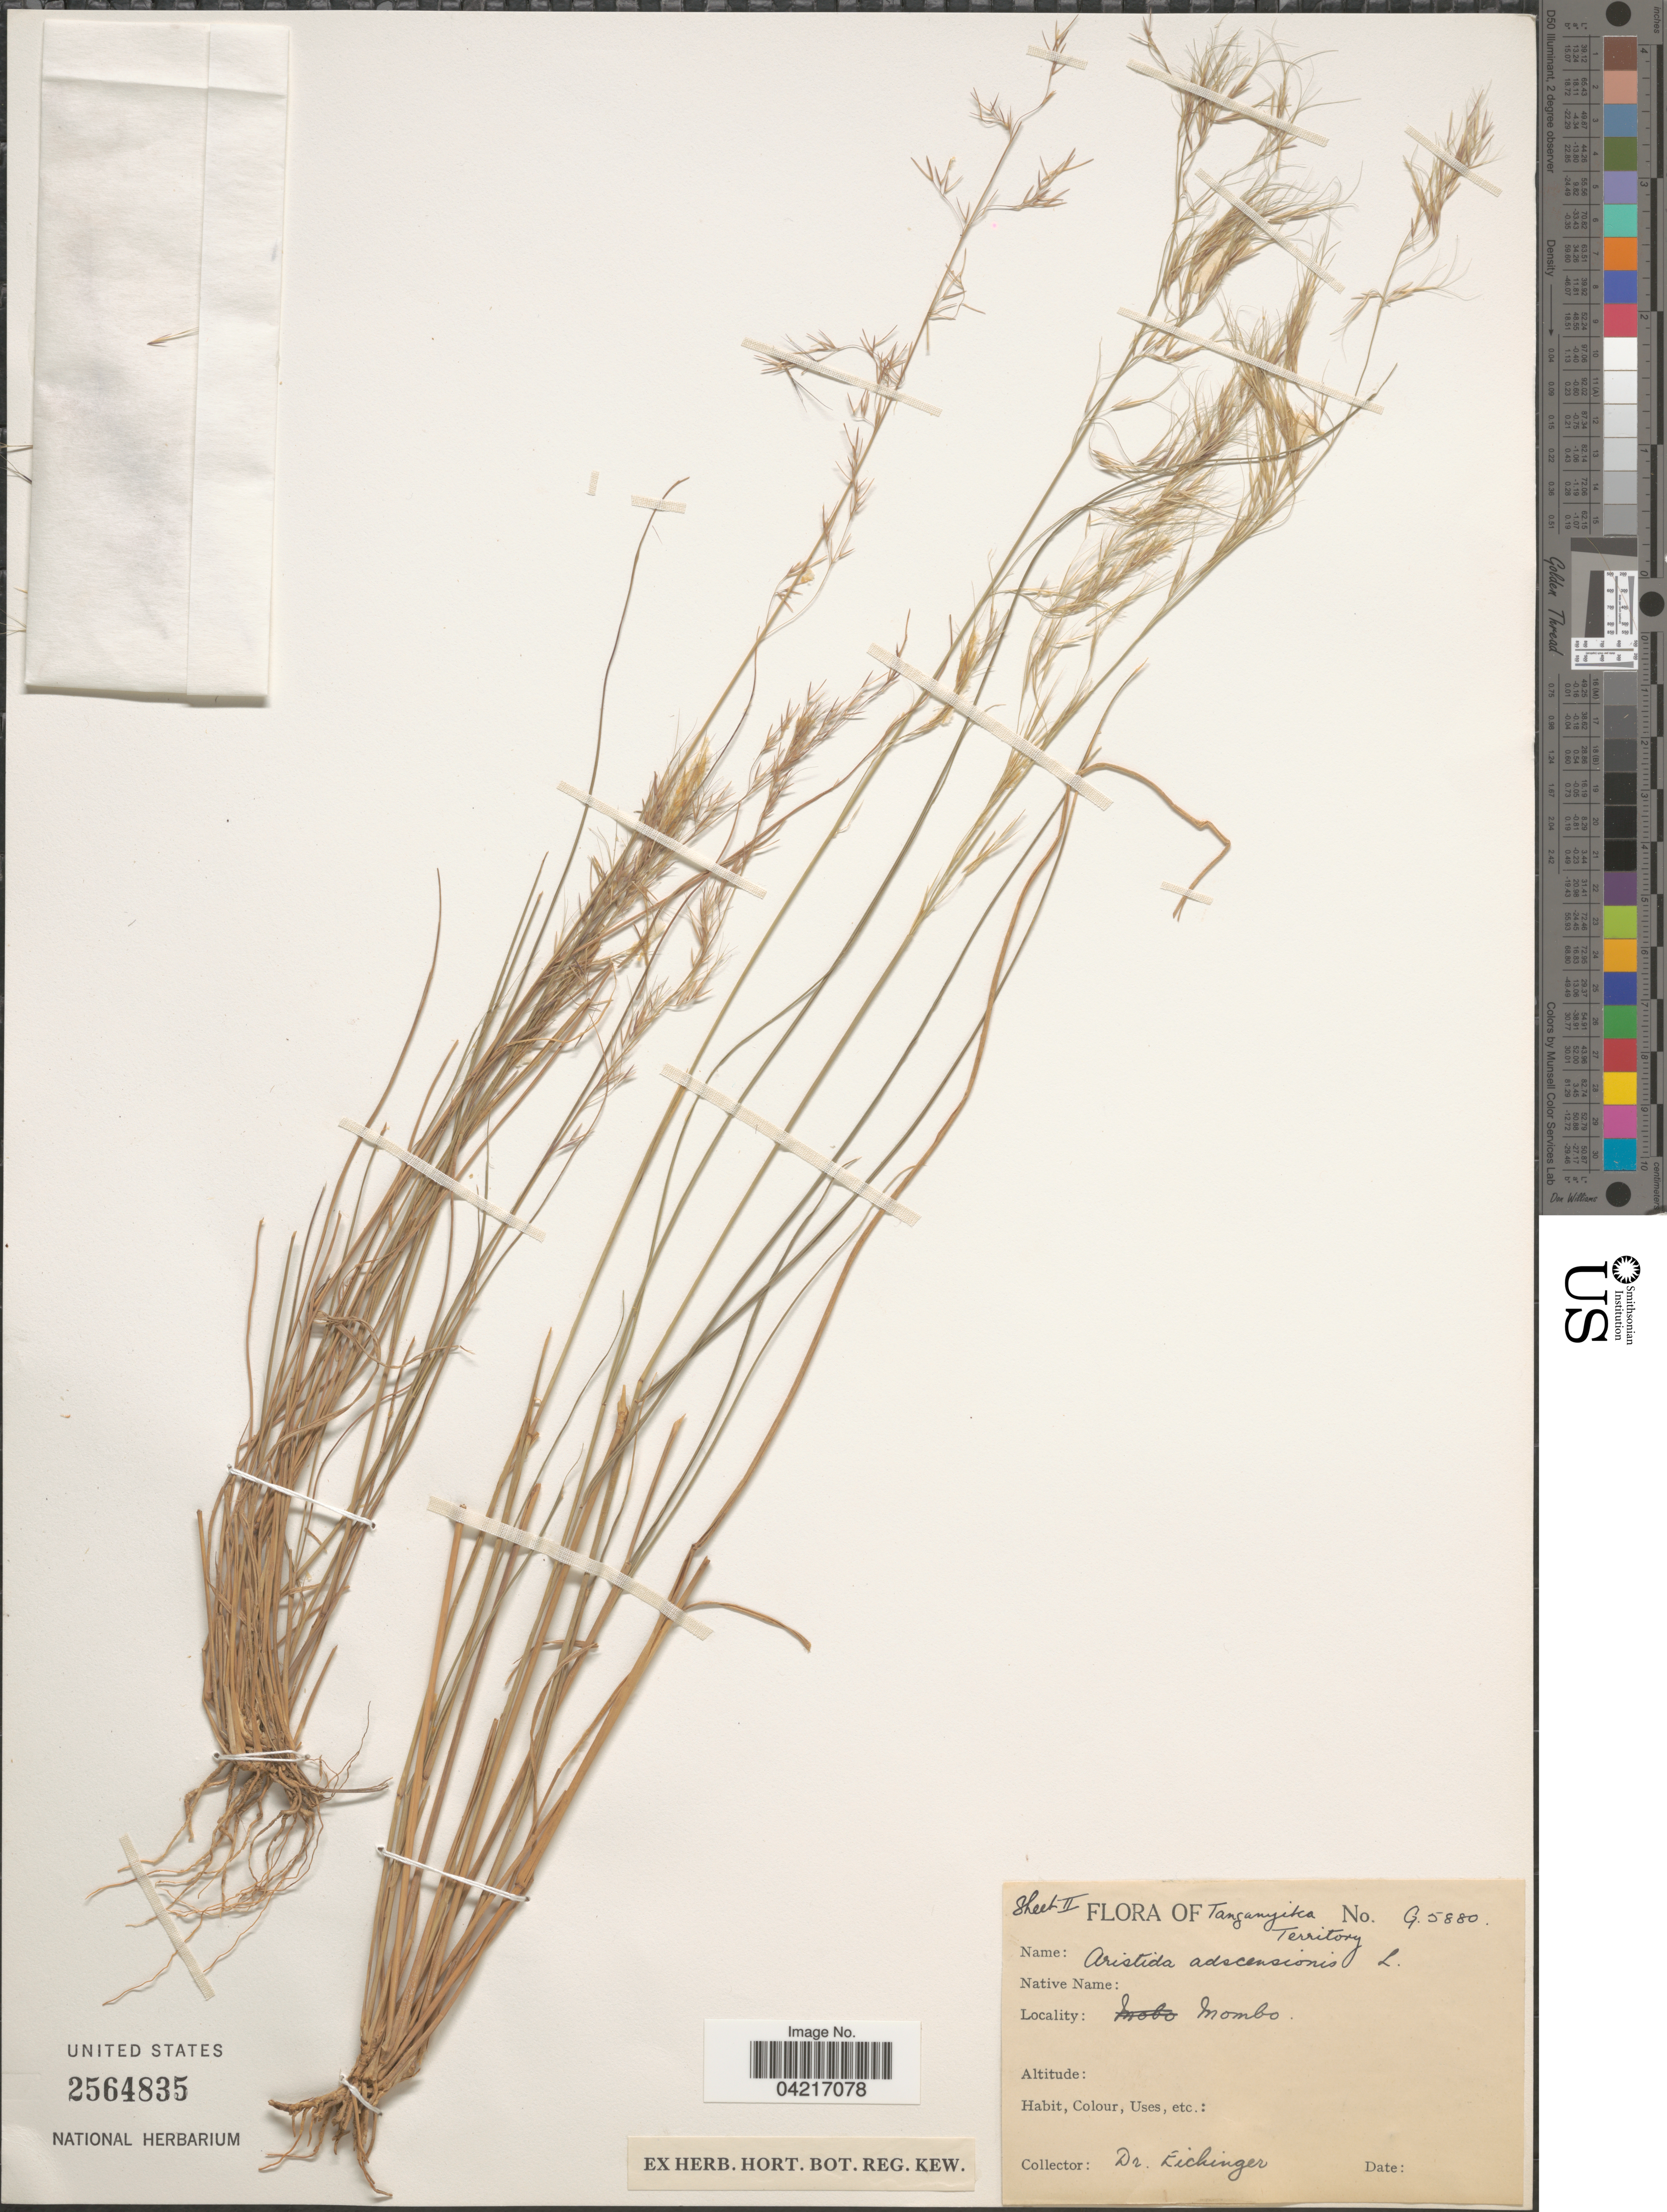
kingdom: Plantae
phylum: Tracheophyta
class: Liliopsida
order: Poales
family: Poaceae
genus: Aristida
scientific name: Aristida adscensionis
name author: L.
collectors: Eichinger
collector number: G5880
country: Tanzania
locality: Tanganyika Territory. Mombo.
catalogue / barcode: US 2564835